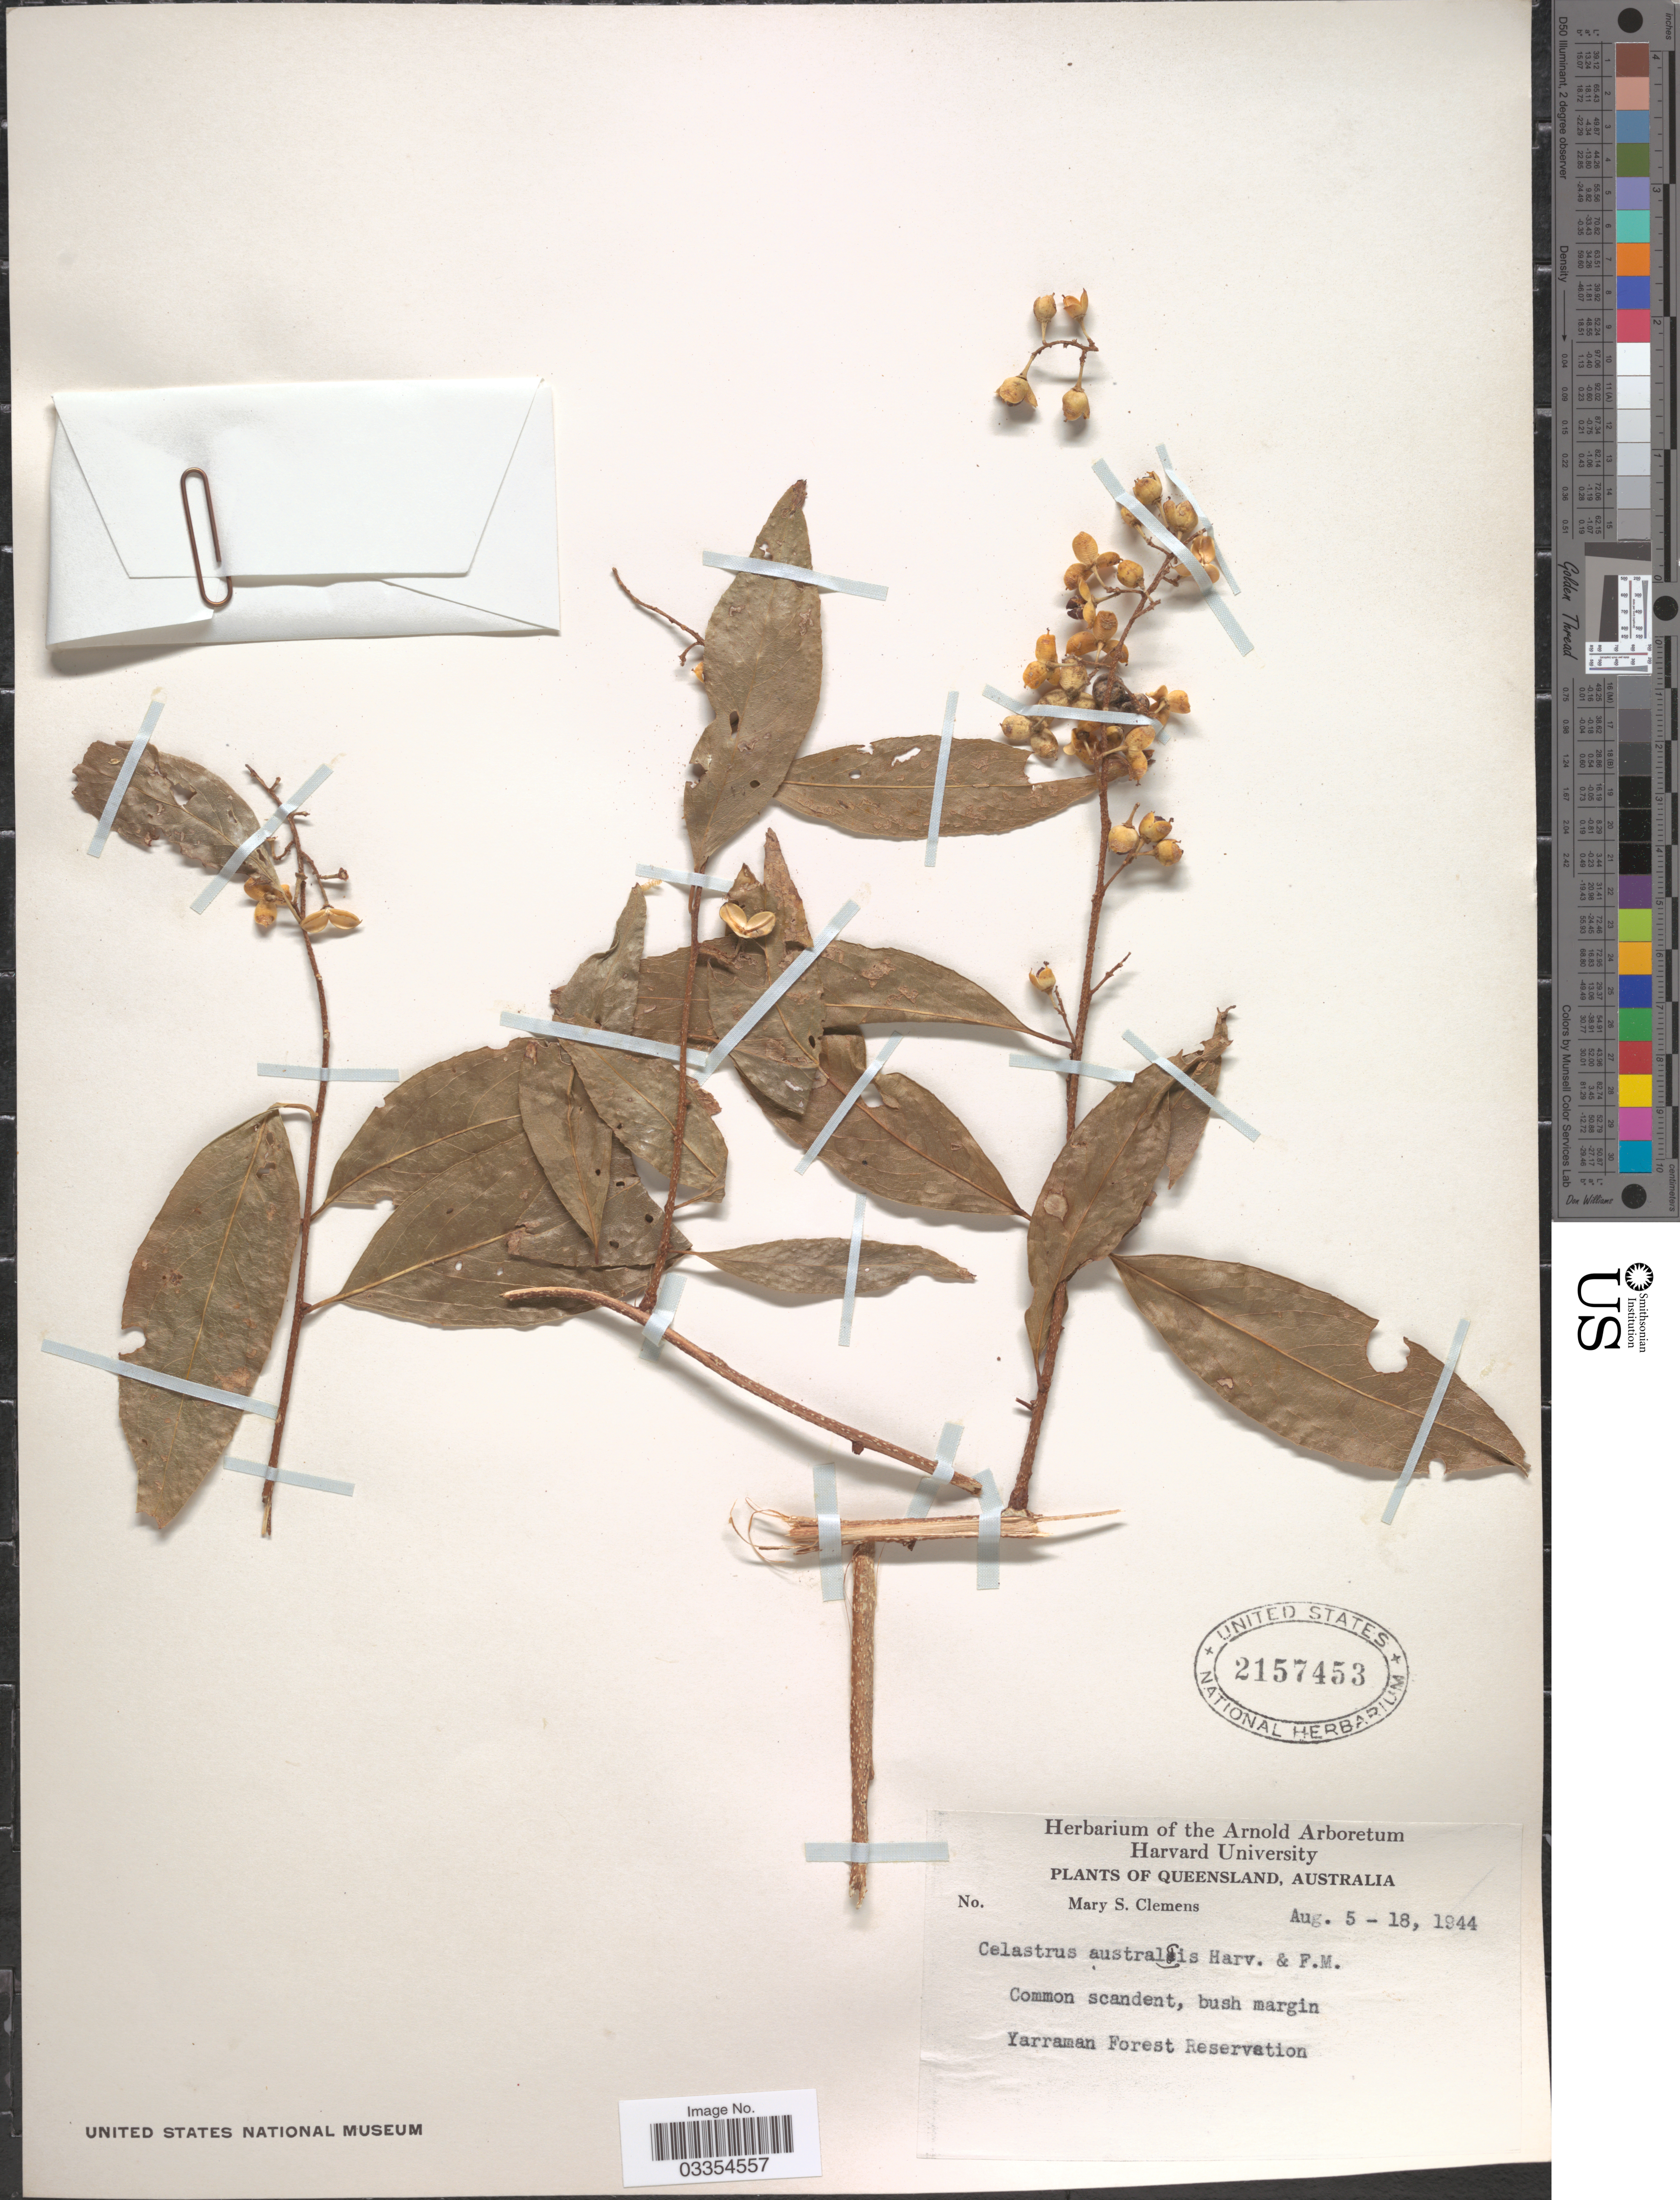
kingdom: Plantae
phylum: Tracheophyta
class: Magnoliopsida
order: Celastrales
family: Celastraceae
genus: Celastrus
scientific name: Celastrus australis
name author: Harv. & F. Muell.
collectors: M. S. Clemens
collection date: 1944-08-05/1944-08-18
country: Australia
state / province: Queensland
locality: Yarraman Forest Reservation.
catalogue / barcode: US 2157453